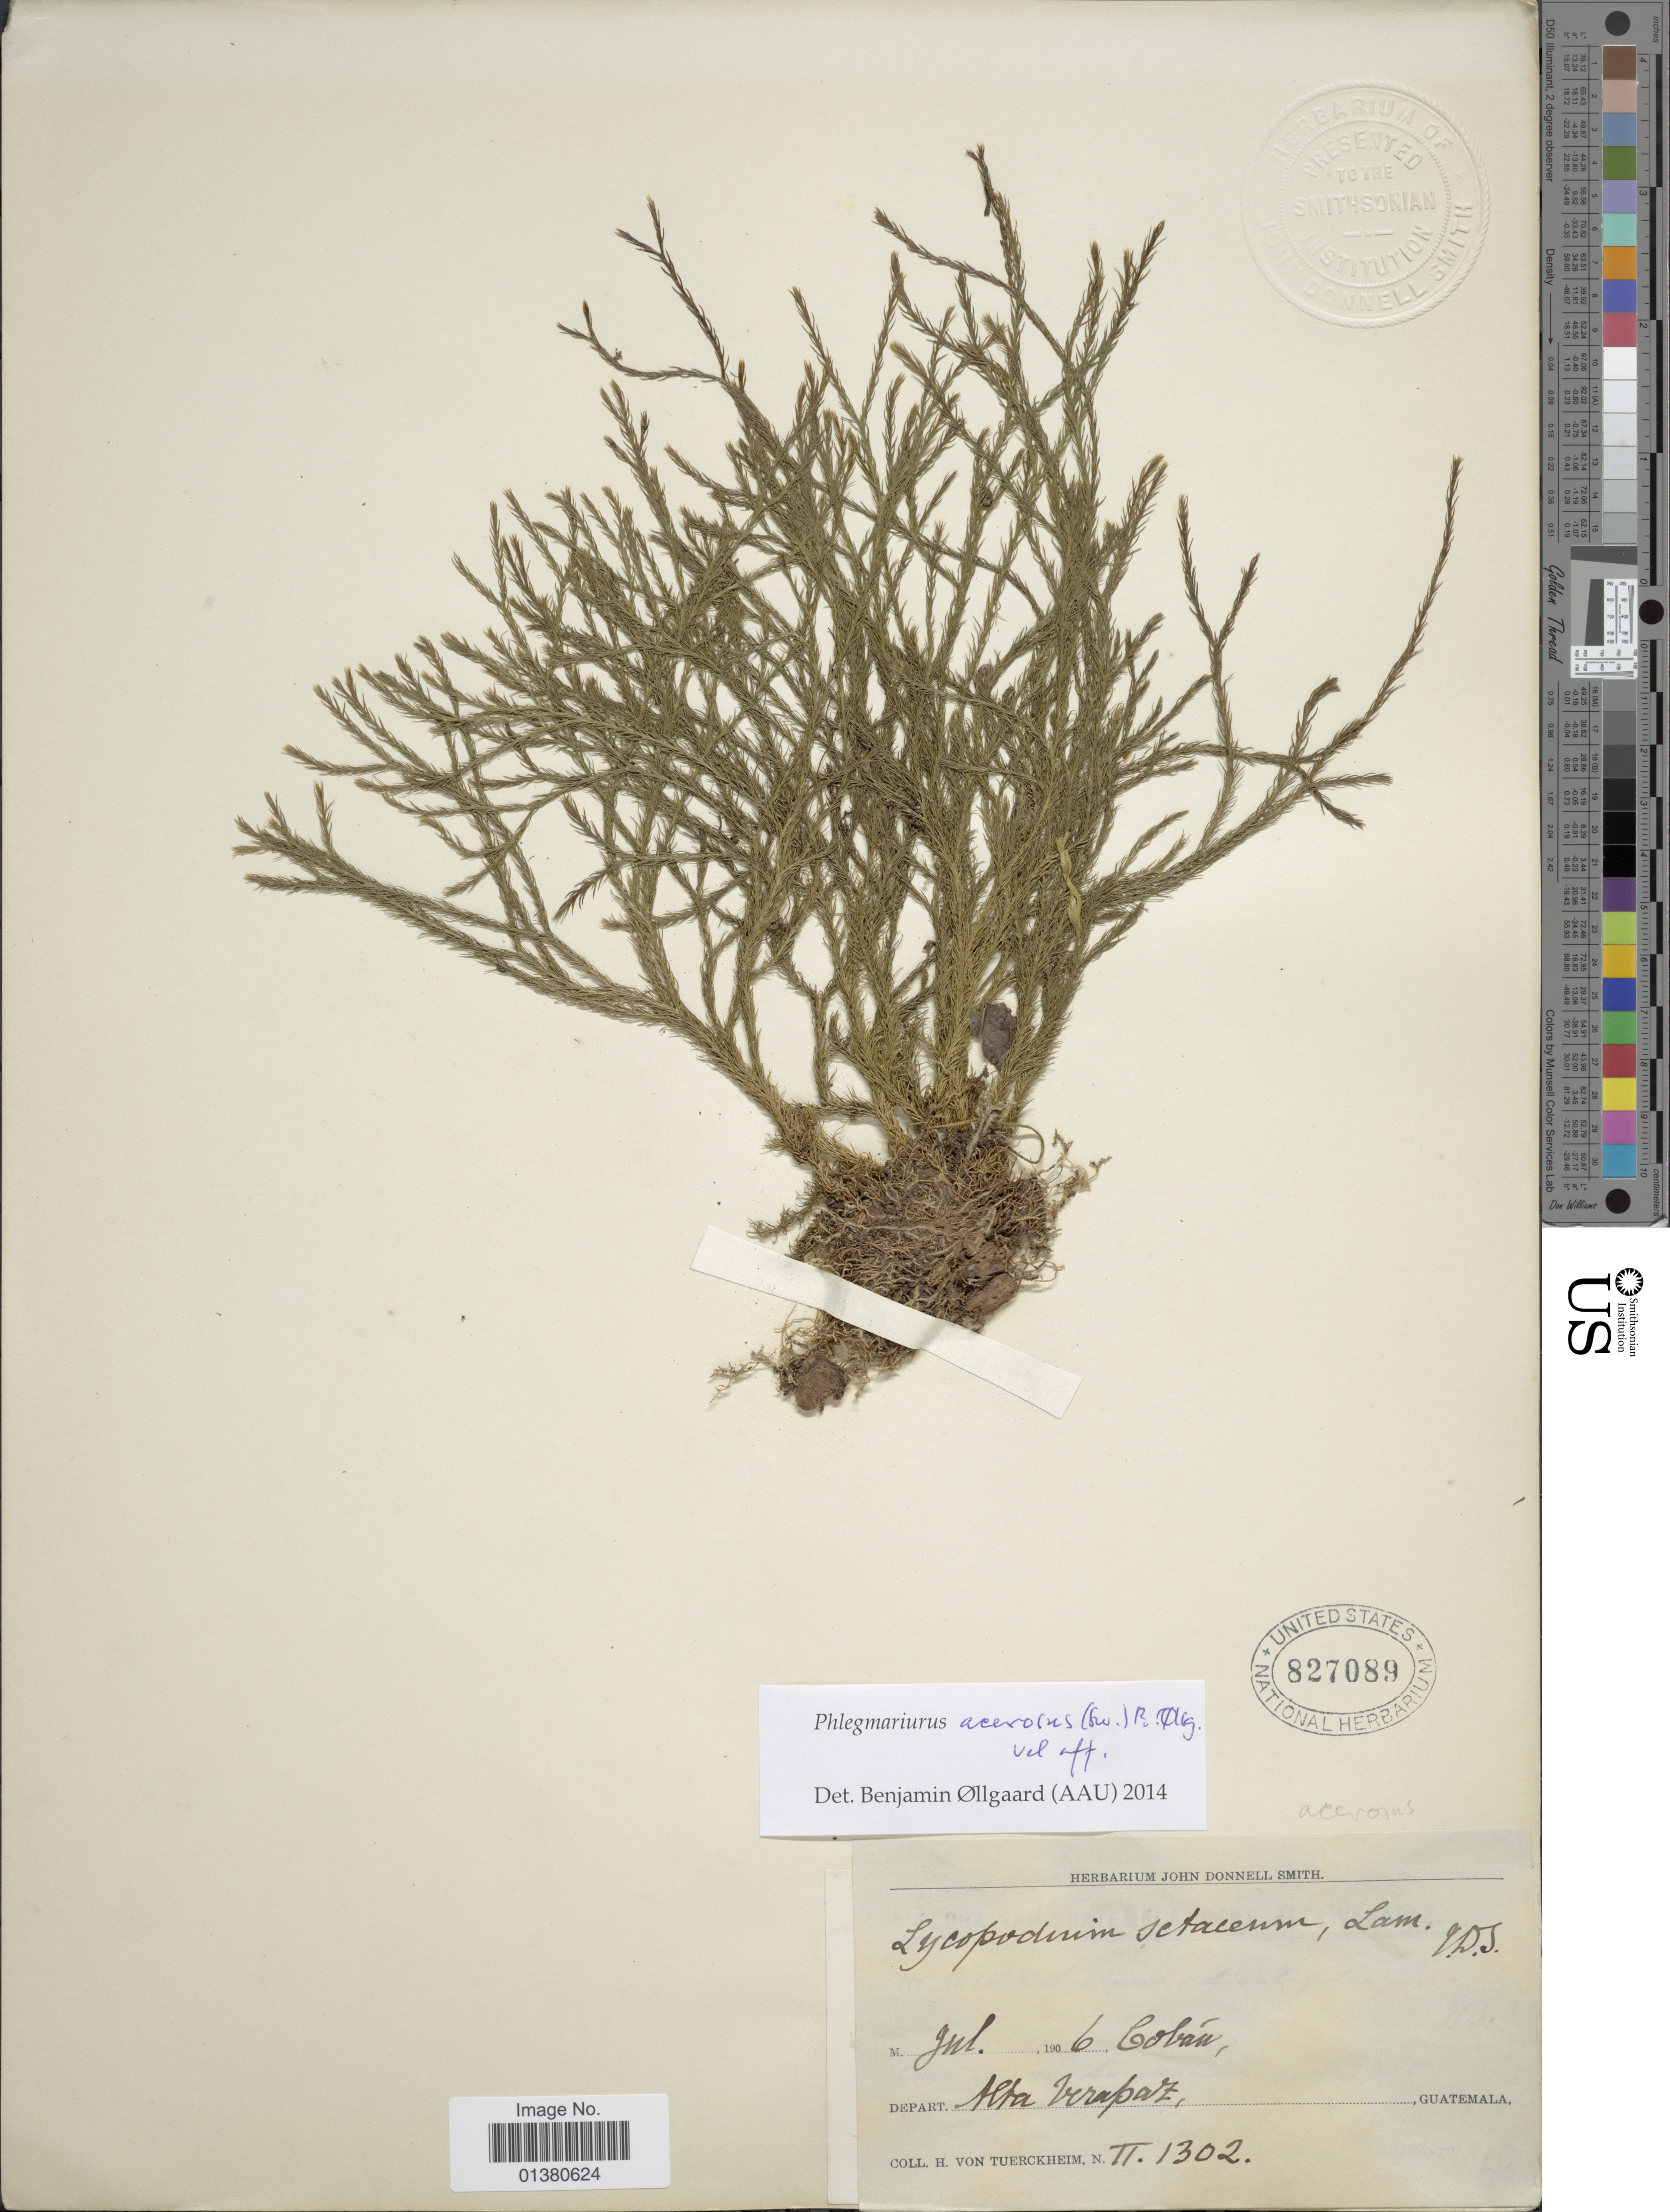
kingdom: Plantae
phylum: Tracheophyta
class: Lycopodiopsida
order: Lycopodiales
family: Lycopodiaceae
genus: Phlegmariurus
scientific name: Phlegmariurus acerosus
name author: (Sw.) B. Øllg.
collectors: H. von Türckheim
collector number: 1302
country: Guatemala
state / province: Alta Verapaz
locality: Cobán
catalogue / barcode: US 827089